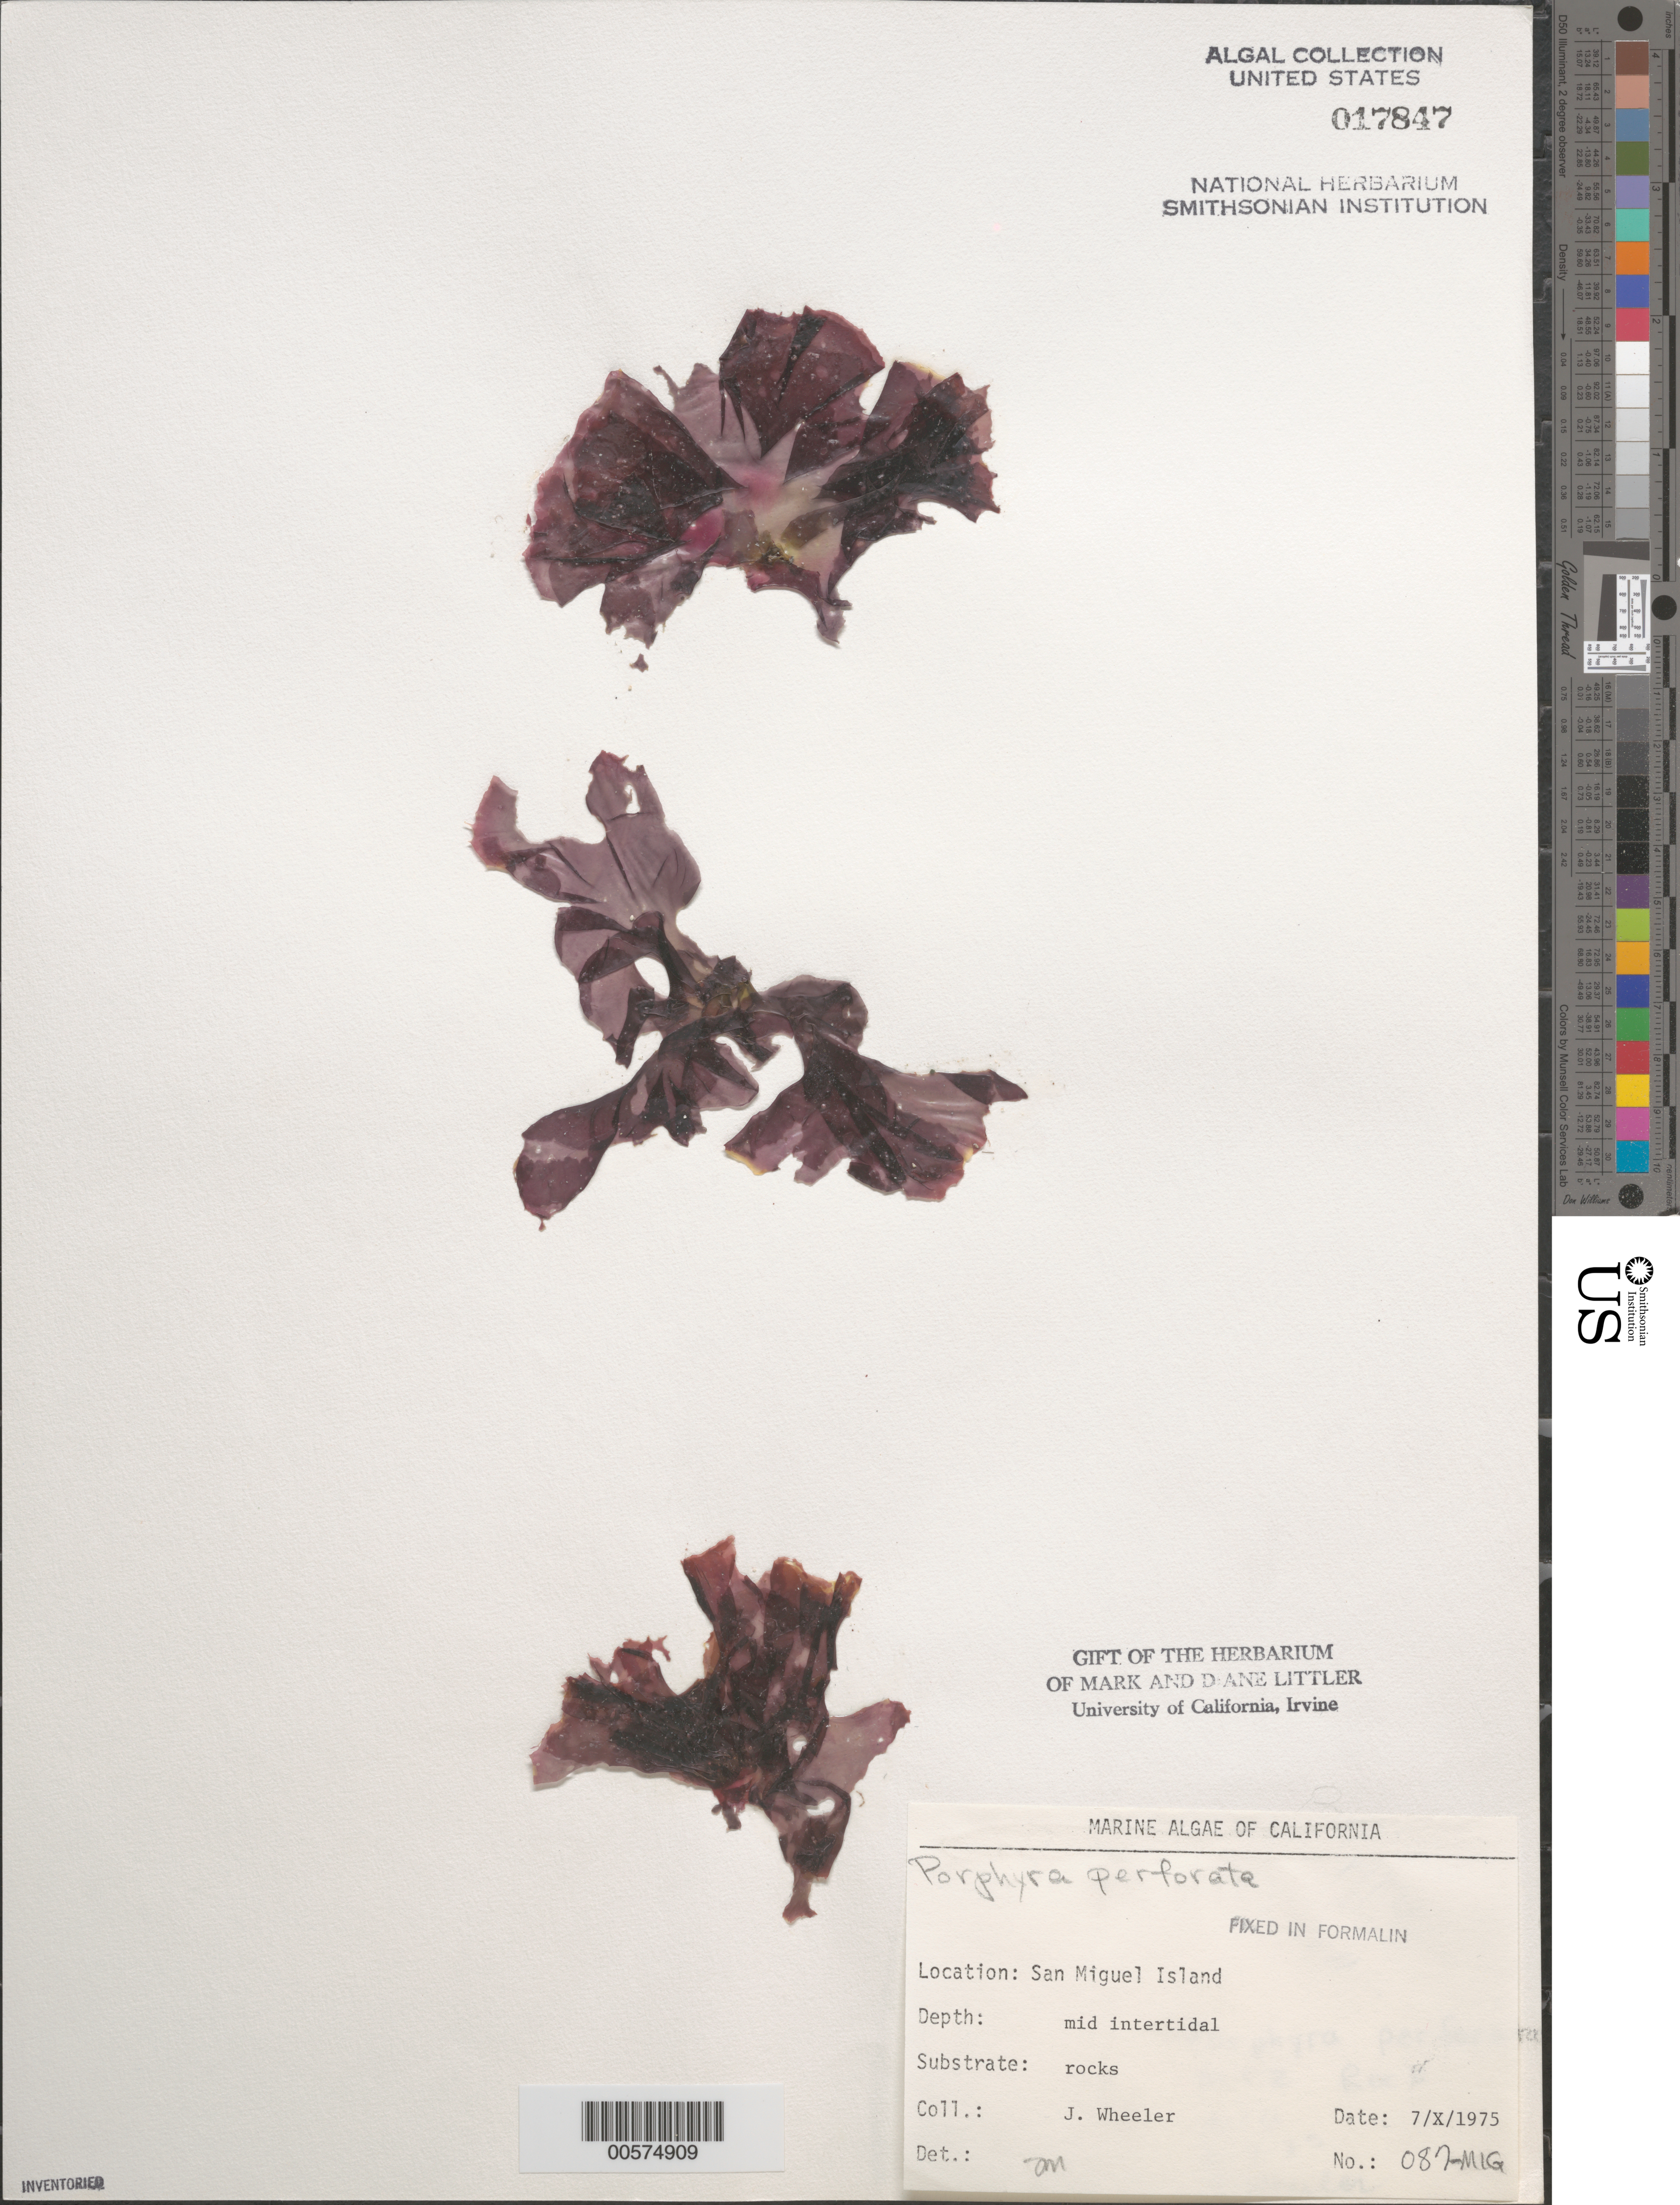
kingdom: Plantae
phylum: Rhodophyta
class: Bangiophyceae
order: Bangiales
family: Bangiaceae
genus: Pyropia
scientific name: Pyropia perforata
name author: (J. Agardh) S.C. Lindstrom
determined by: Algae name updating Project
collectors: J. L. Wheeler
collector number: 087-mig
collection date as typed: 07 Oct 1975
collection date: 1975-10-07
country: United States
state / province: California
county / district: Santa Barbara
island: San Miguel Island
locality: Cuyler Harbor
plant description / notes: BLM-SOCALBIGHT Rocky Intertidal Survey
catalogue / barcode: US 17847